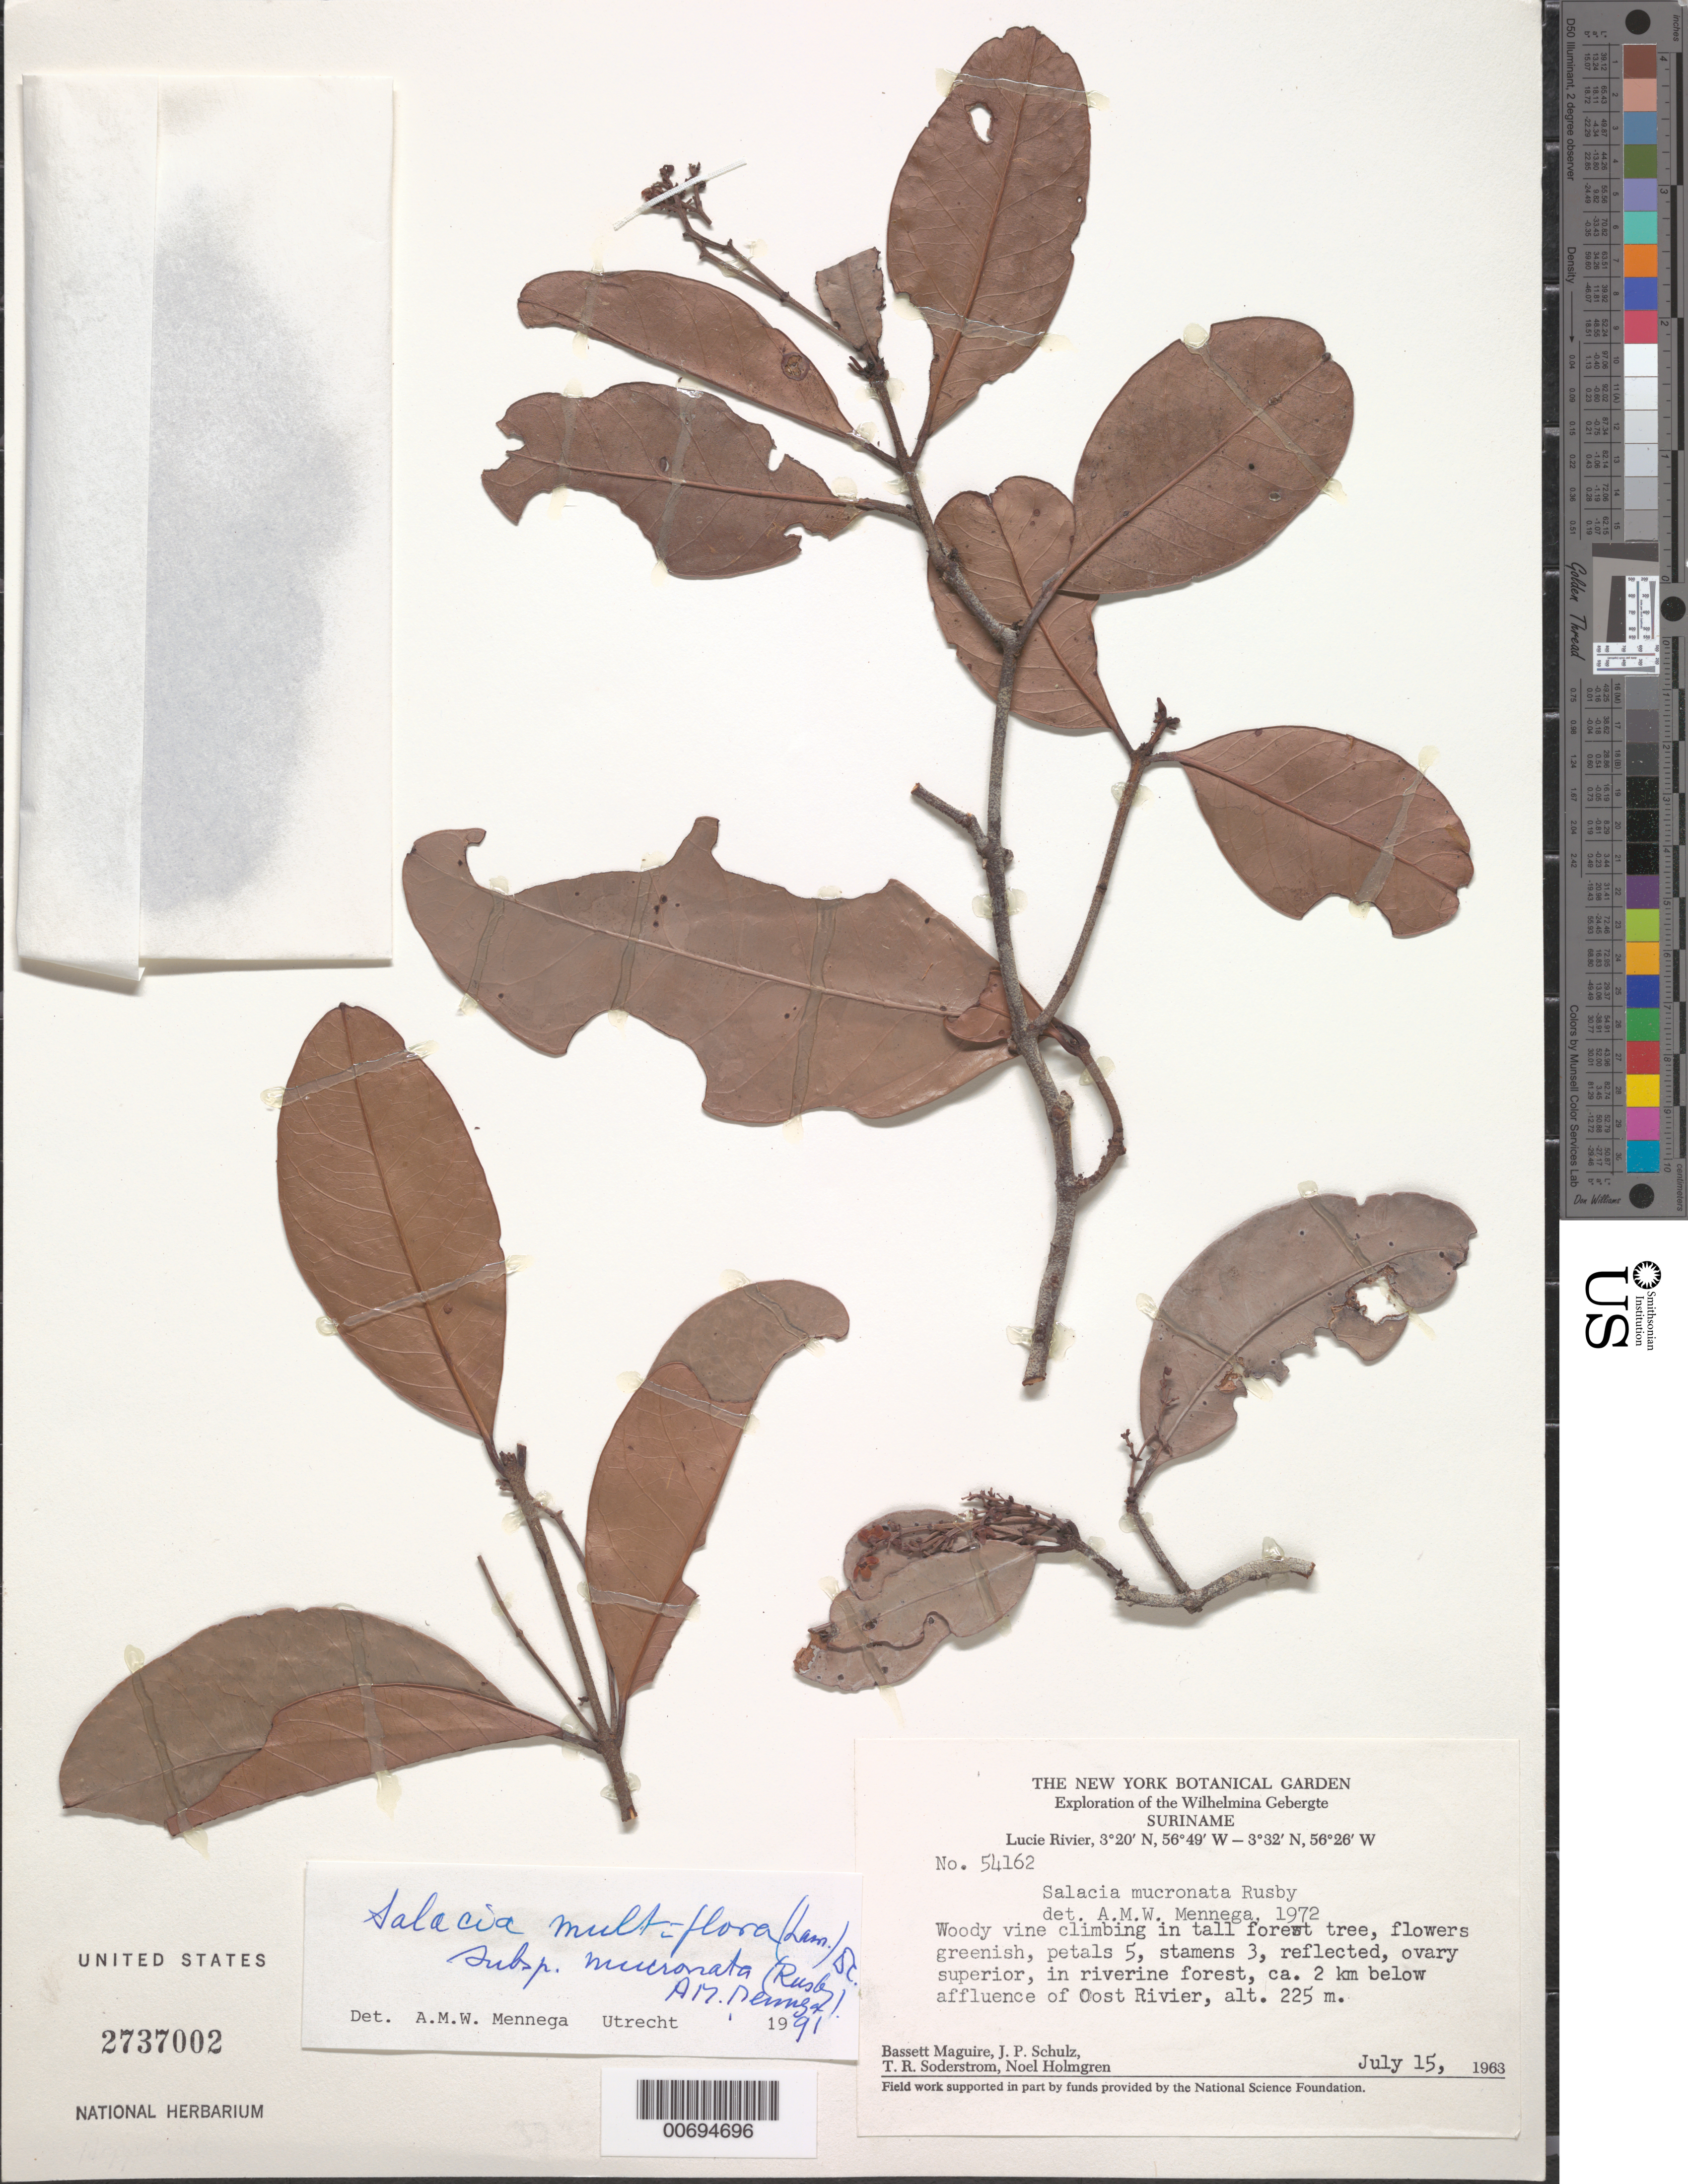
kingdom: Plantae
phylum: Tracheophyta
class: Magnoliopsida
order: Celastrales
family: Celastraceae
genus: Salacia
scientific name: Salacia multiflora subsp. mucronata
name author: (Rusby) Mennega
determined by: Mennega, A. M. W.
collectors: B. Maguire, J. P. Schulz, T. R. Soderstrom & N. H. Holmgren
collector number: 54162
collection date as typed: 15-Jul-63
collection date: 1963-07-15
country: Suriname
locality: Lucie R., 2 km below confluence with Oost R., Wilhelmina Gebergte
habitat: Riverine forest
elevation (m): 225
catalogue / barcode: US 2737002